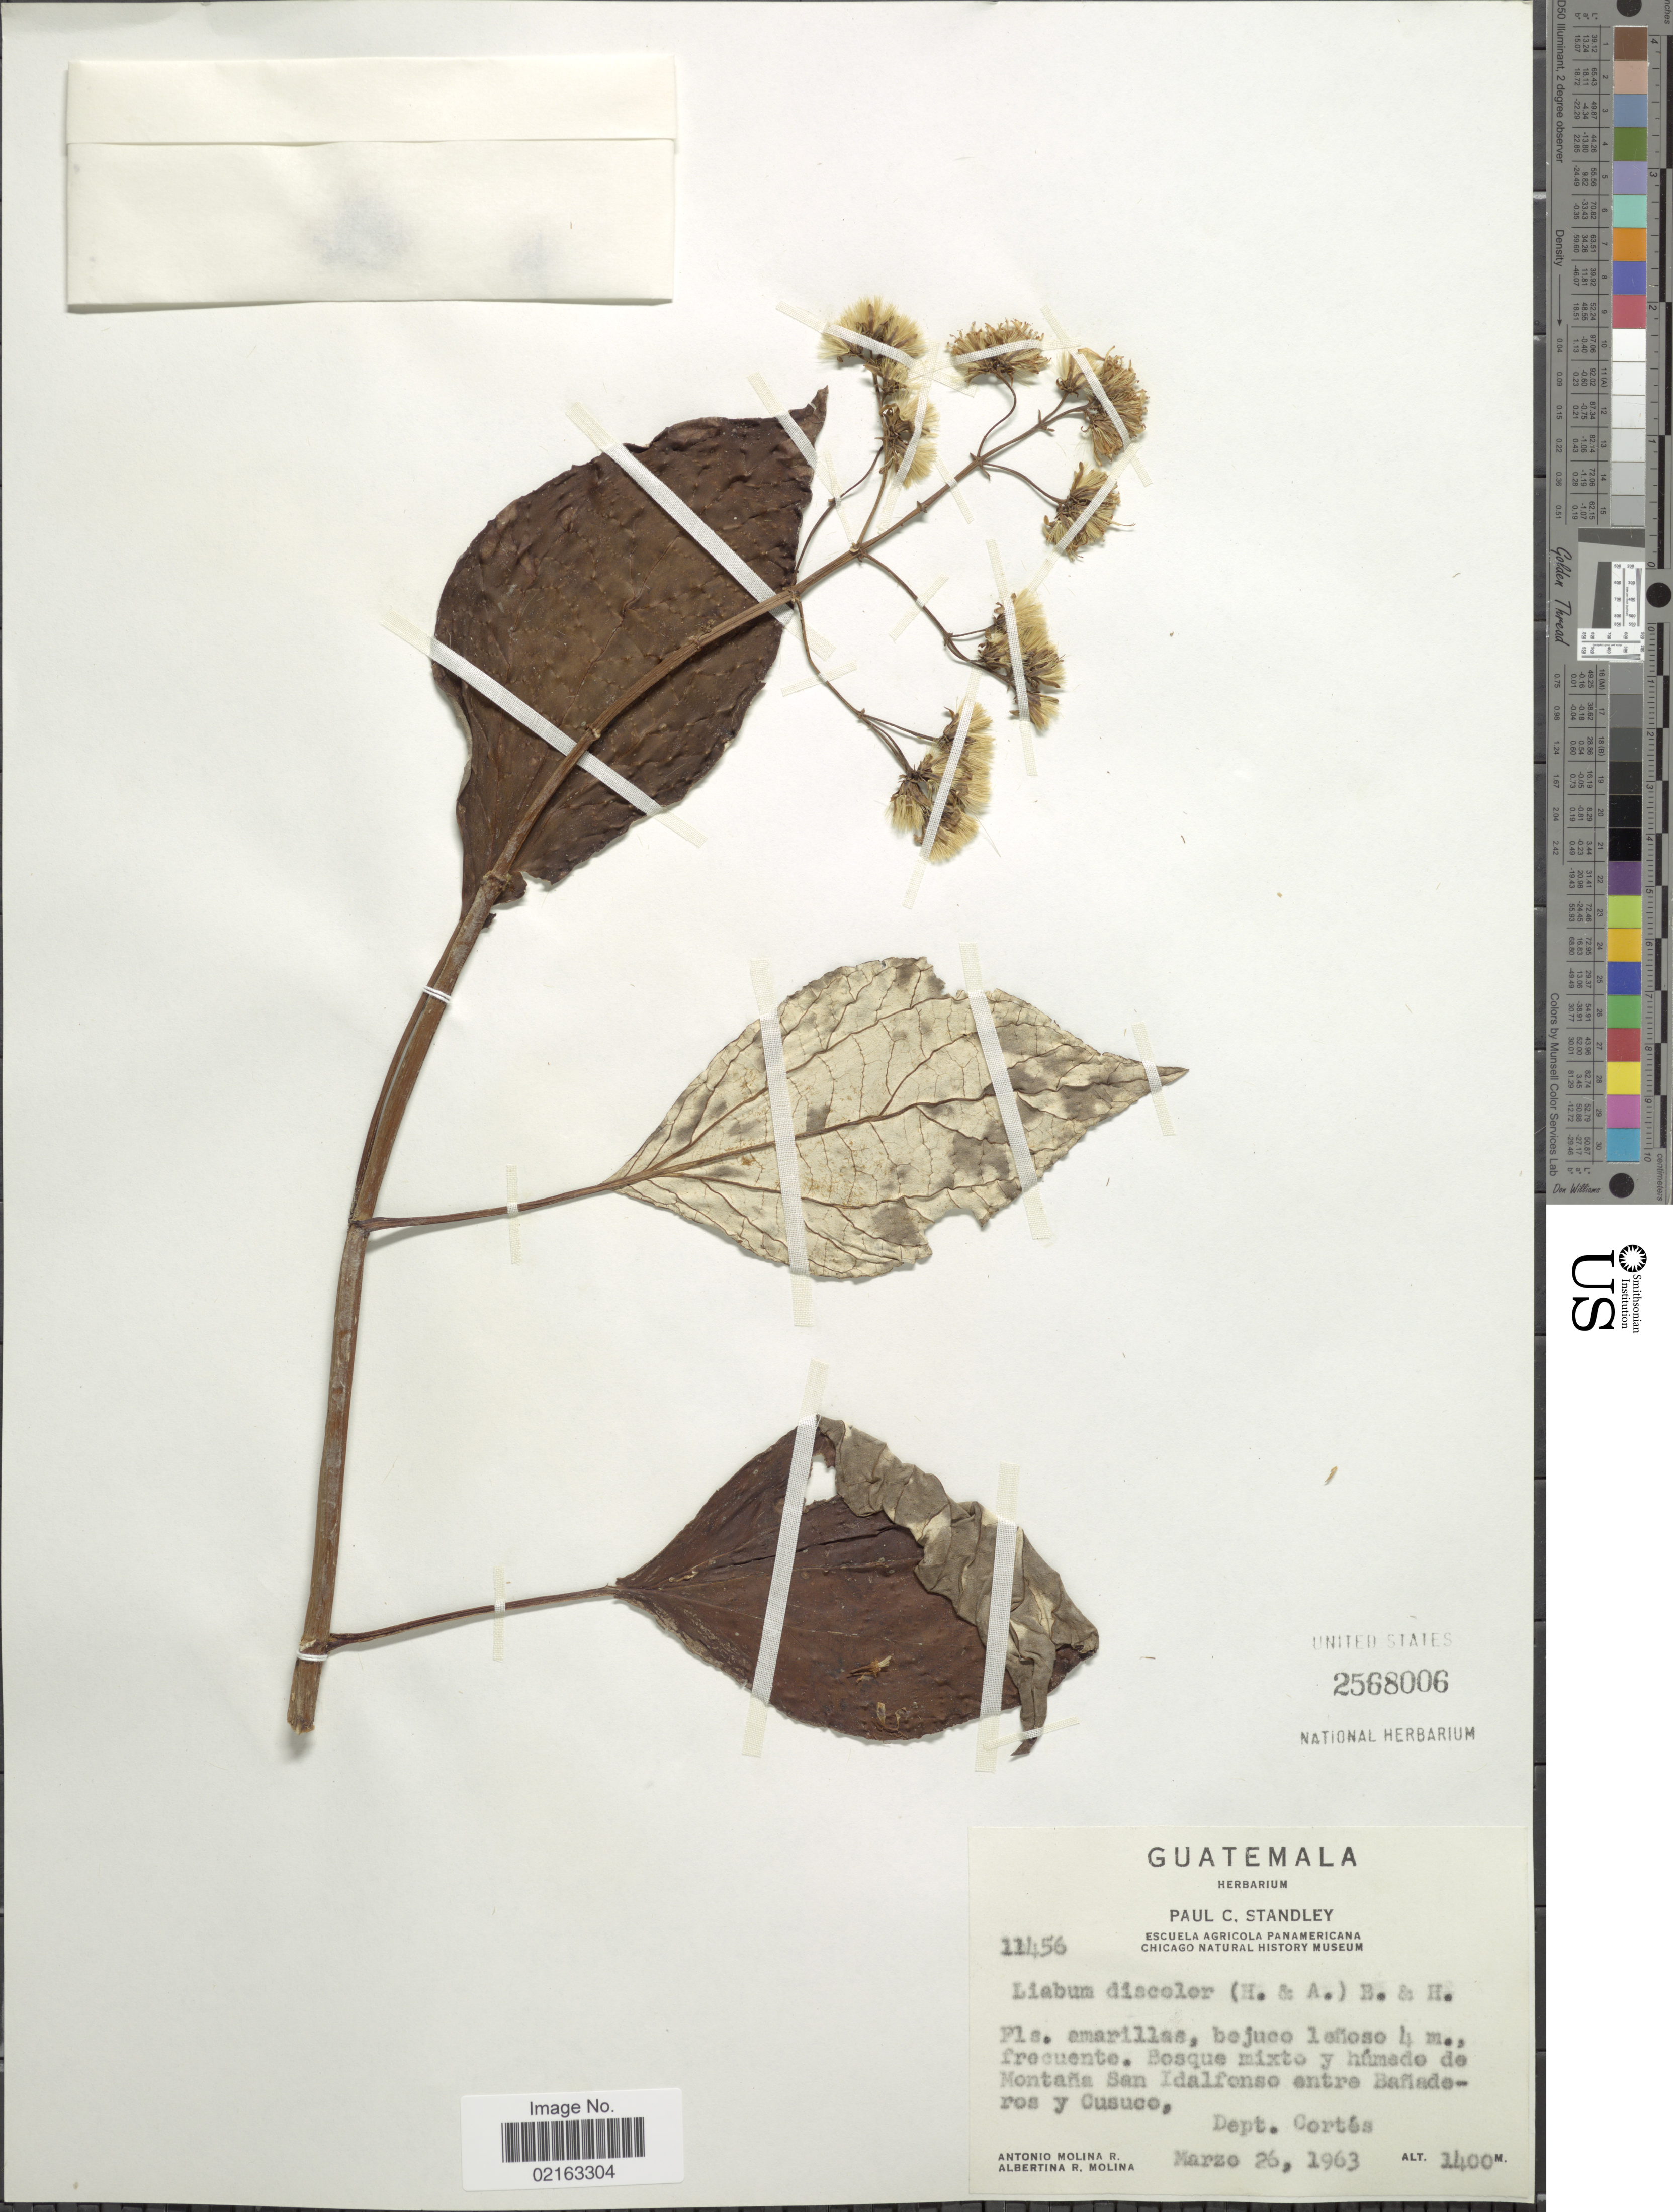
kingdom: Plantae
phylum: Tracheophyta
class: Magnoliopsida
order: Asterales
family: Asteraceae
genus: Sinclairia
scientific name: Sinclairia discolor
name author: Hook. & Arn.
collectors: A. Molina R. & A. R. Molina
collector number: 11456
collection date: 1963-03-26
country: Honduras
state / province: Cortés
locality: Bosque mixto y húmedo de Montaña San Idalfonso entre Bañaderos y Cusuco, Dept. Cortés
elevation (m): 1400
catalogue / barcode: US 2568006